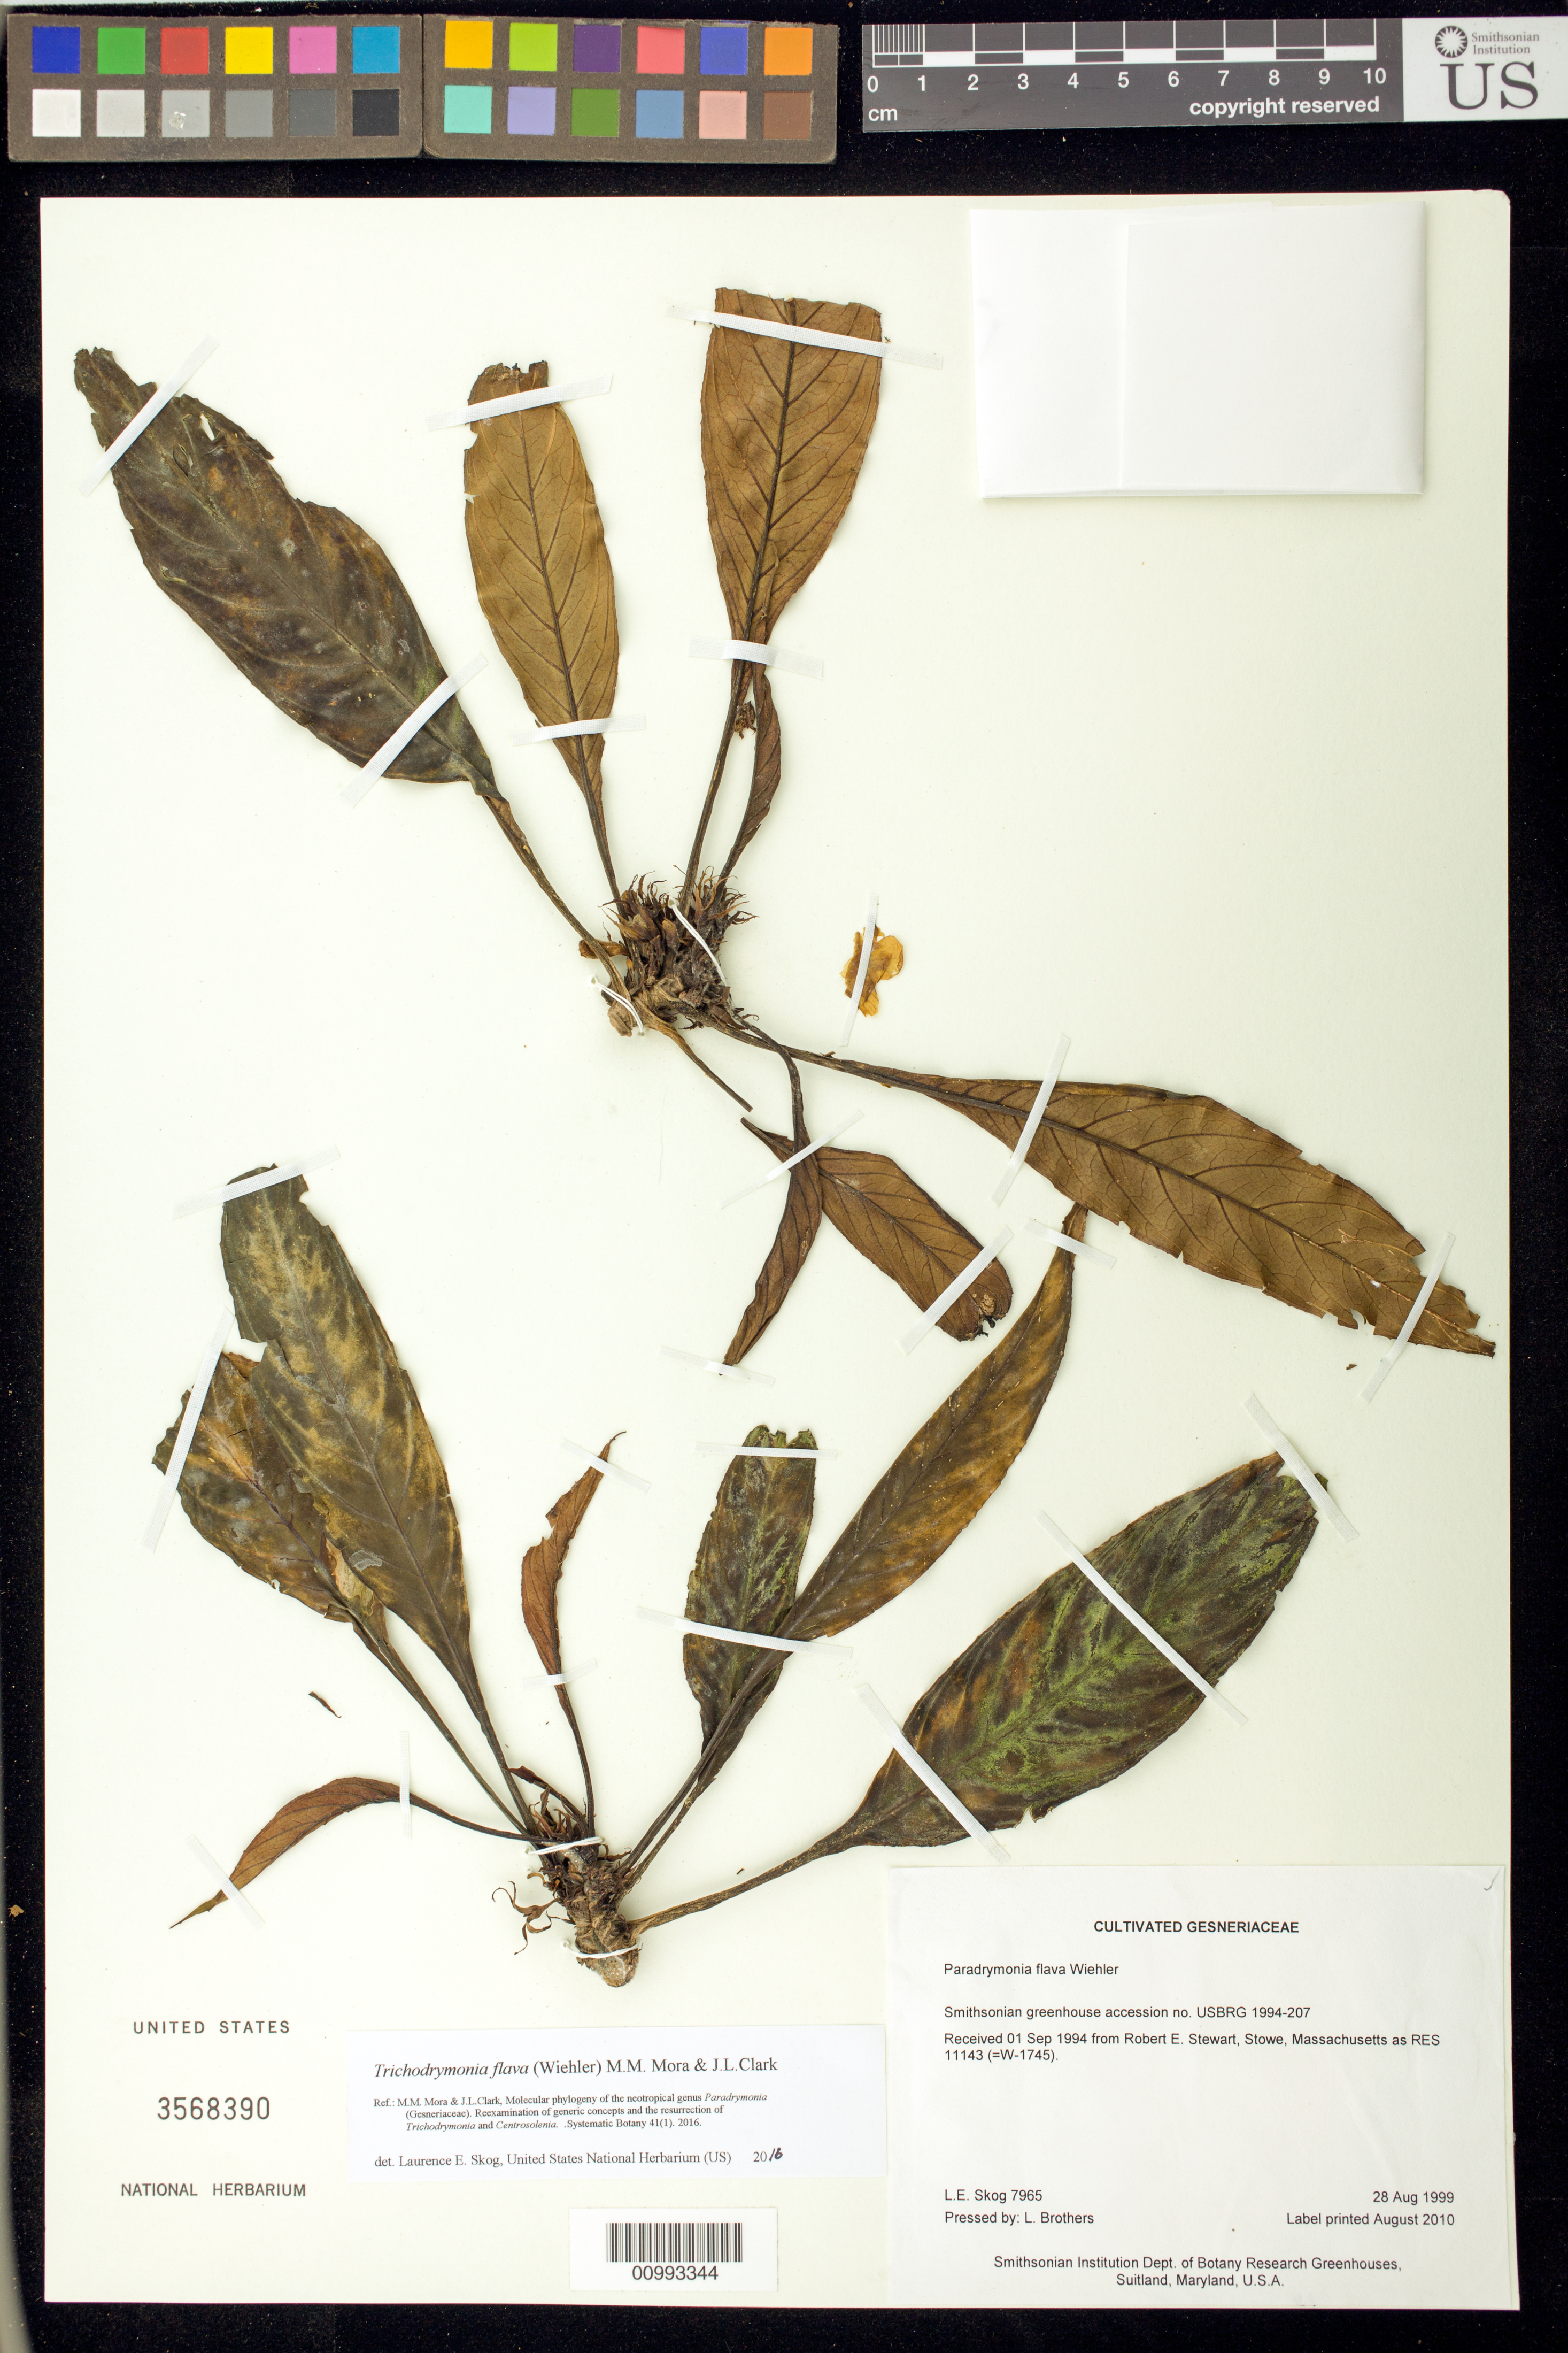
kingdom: Plantae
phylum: Tracheophyta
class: Magnoliopsida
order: Lamiales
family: Gesneriaceae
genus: Trichodrymonia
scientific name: Trichodrymonia flava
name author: (Wiehler) M.M. Mora & J.L. Clark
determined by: Skog, Laurence E.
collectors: L. E. Skog & L. Brothers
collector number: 7965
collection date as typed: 28 Aug 1999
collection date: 1999-08-28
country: United States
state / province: Maryland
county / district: Prince George's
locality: Smithsonian Institution Dept. of Botany Research Greenhouses, Suitland, Maryland, U.S.A.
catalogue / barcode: US 3568390